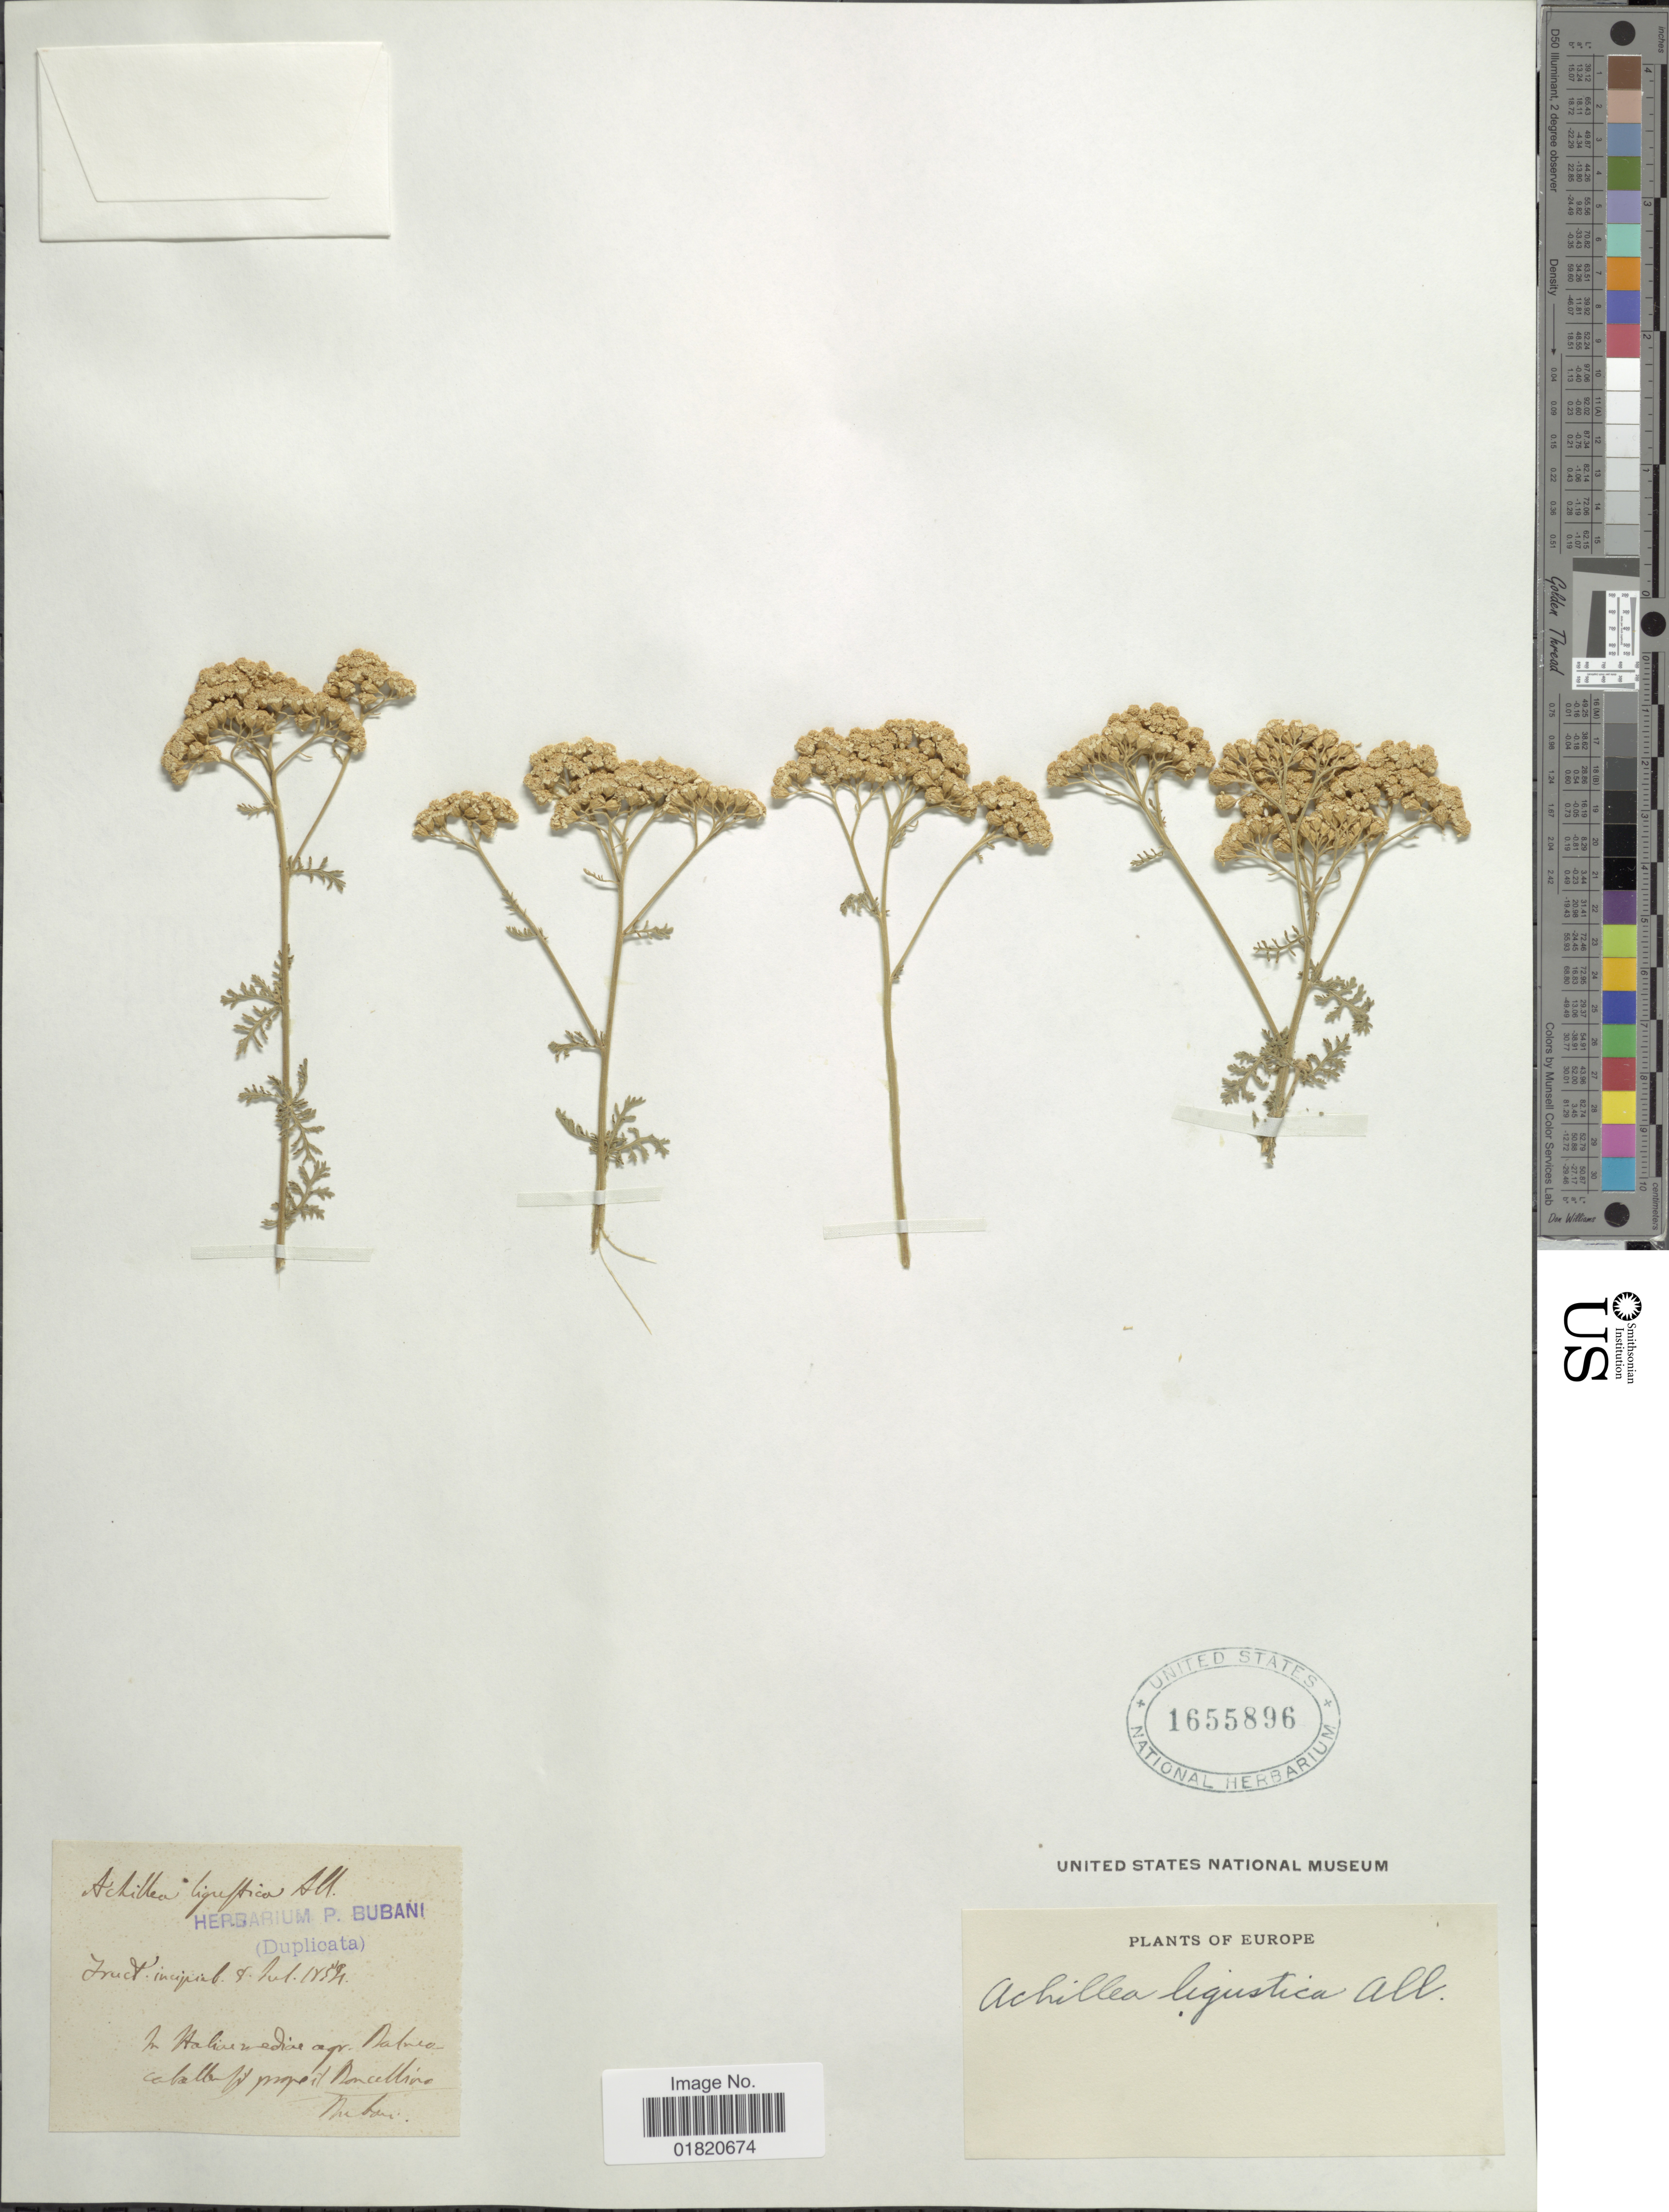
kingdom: Plantae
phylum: Tracheophyta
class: Magnoliopsida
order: Asterales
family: Asteraceae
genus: Achillea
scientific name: Achillea ligustica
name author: All.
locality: In Haliramediar agr. Natneoceballeff prope it Doncelline [interpreted] Europe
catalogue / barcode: US 1655896